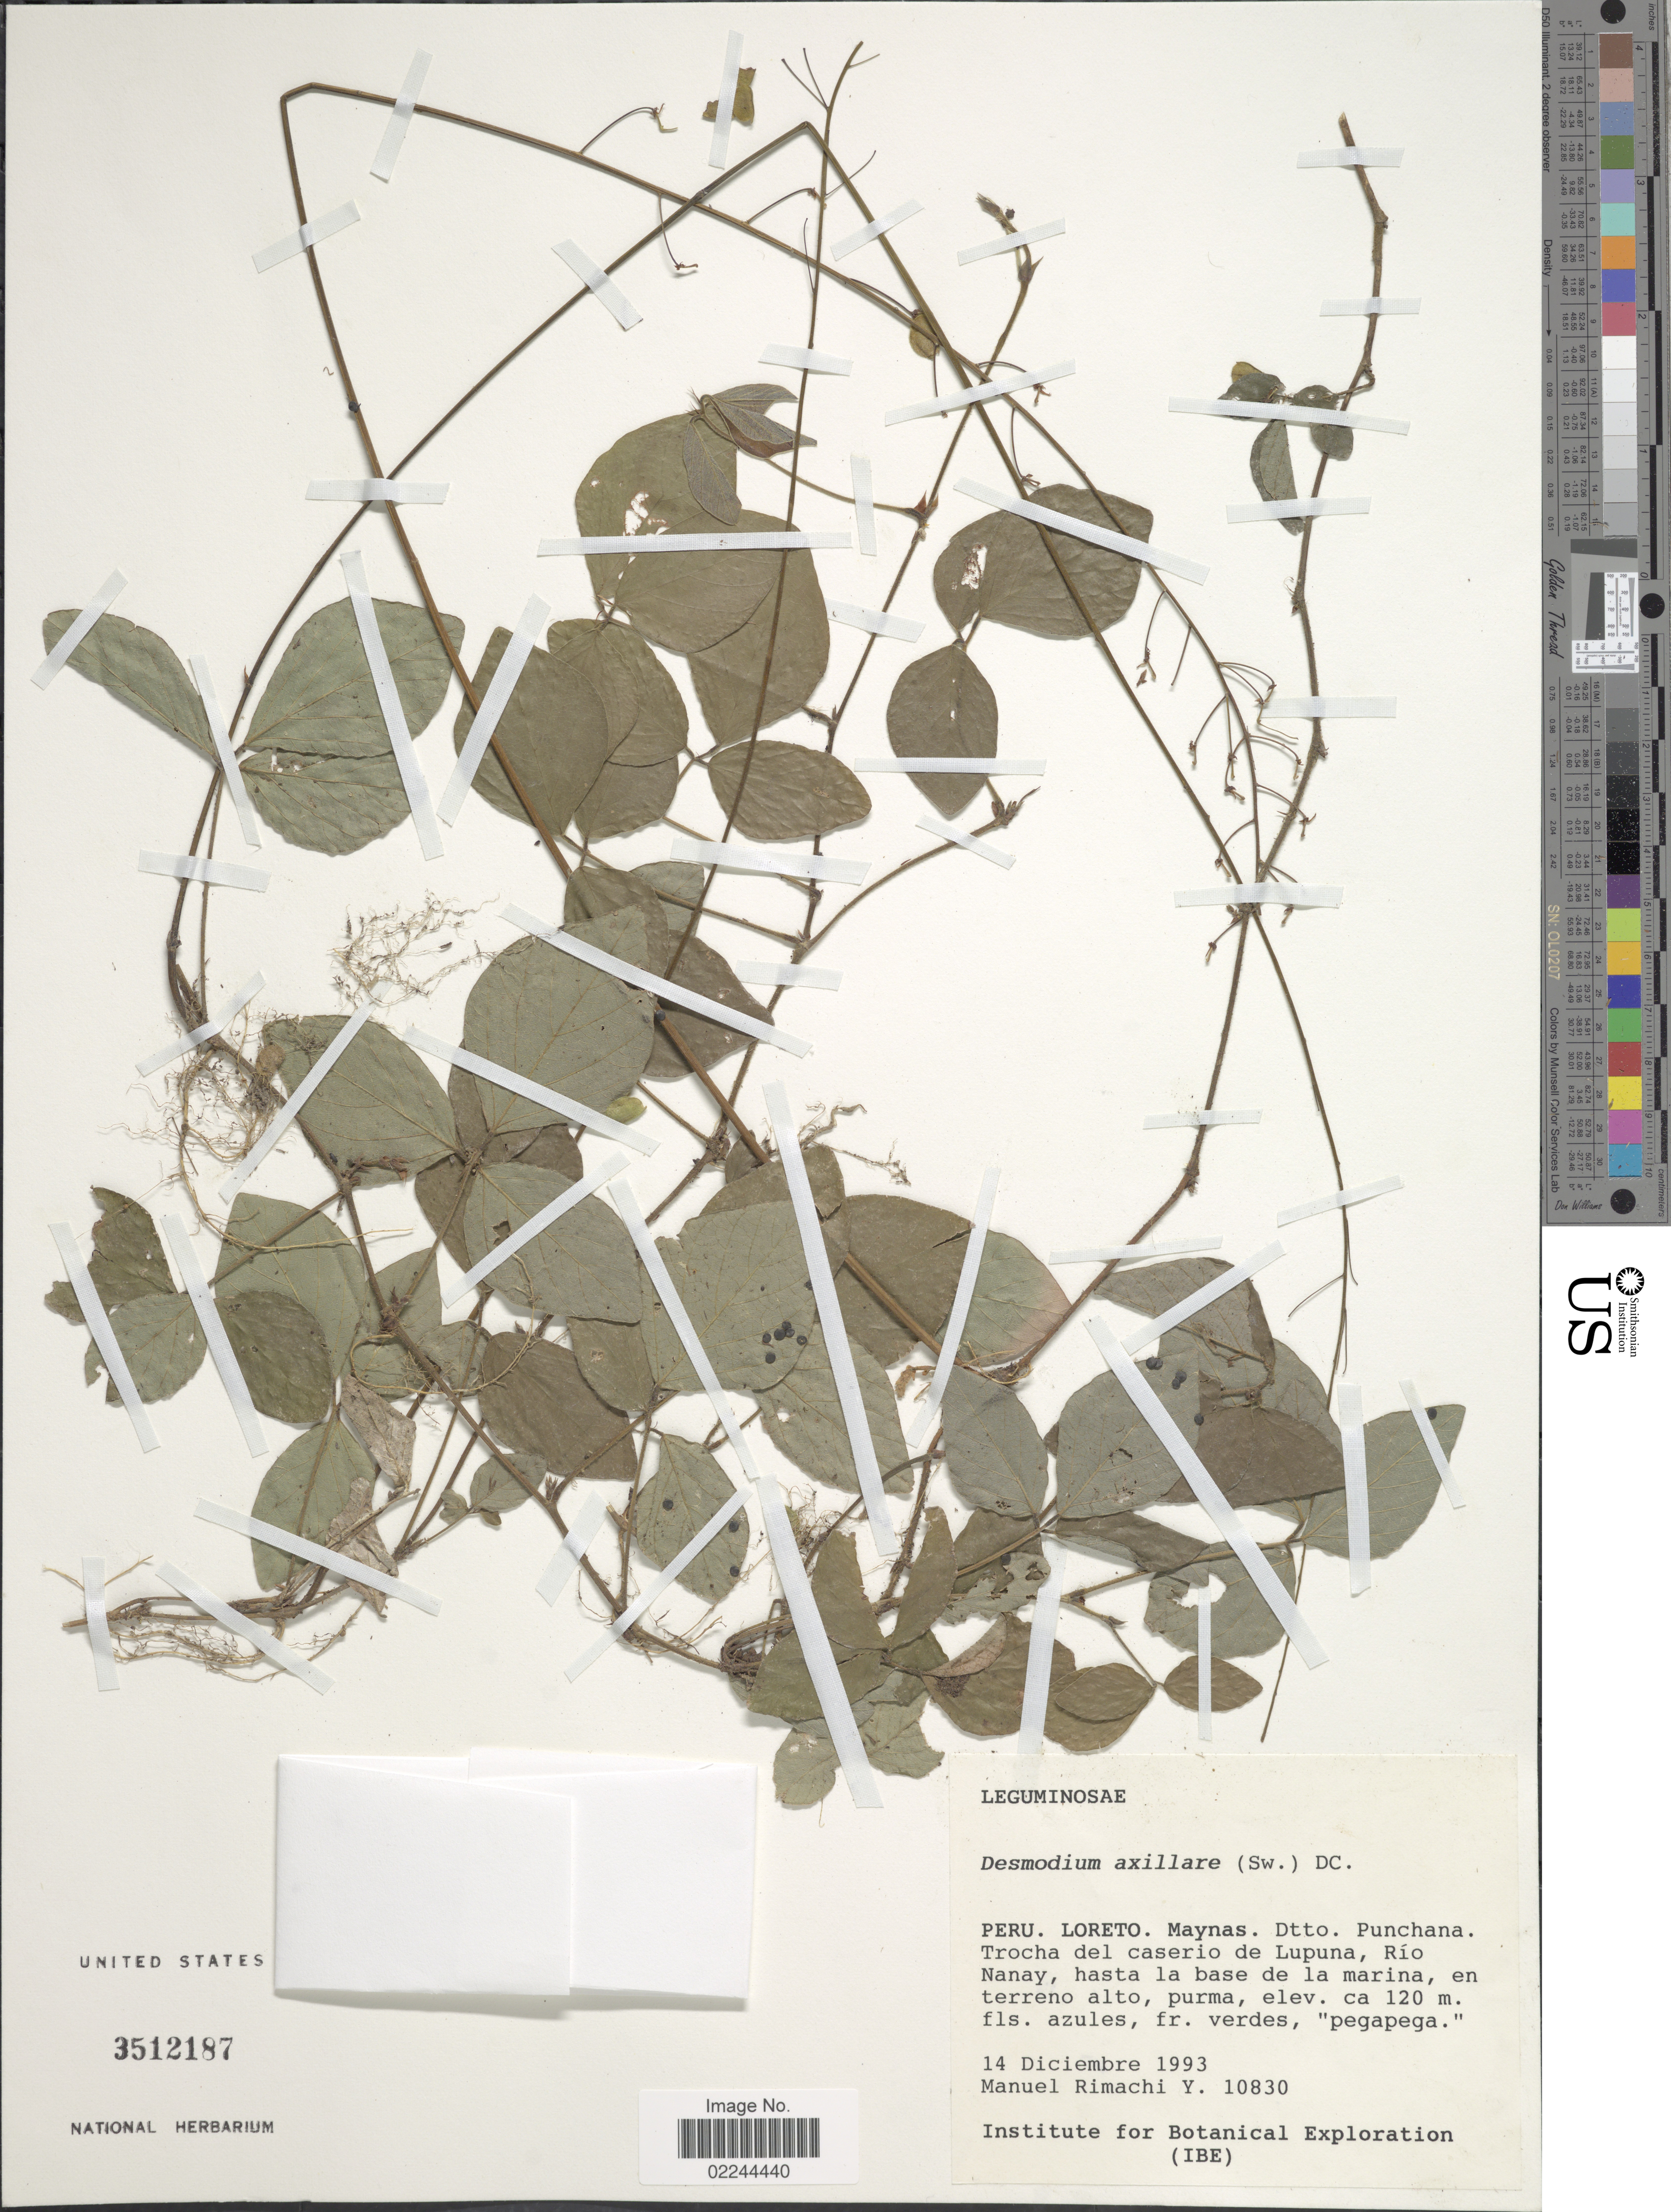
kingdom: Plantae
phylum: Tracheophyta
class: Magnoliopsida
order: Fabales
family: Fabaceae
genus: Desmodium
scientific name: Desmodium axillare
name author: (Sw.) DC.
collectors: M. Rimachi Y.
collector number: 10830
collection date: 1993-12-14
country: Peru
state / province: Loreto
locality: Peru. Loreto. Maynas. Dtto. Punchana. Trocha del caserio de Lupuna, Rio Nanay, hasta la base de la marina, en terreno alto, purma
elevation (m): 120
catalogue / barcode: US 3512187